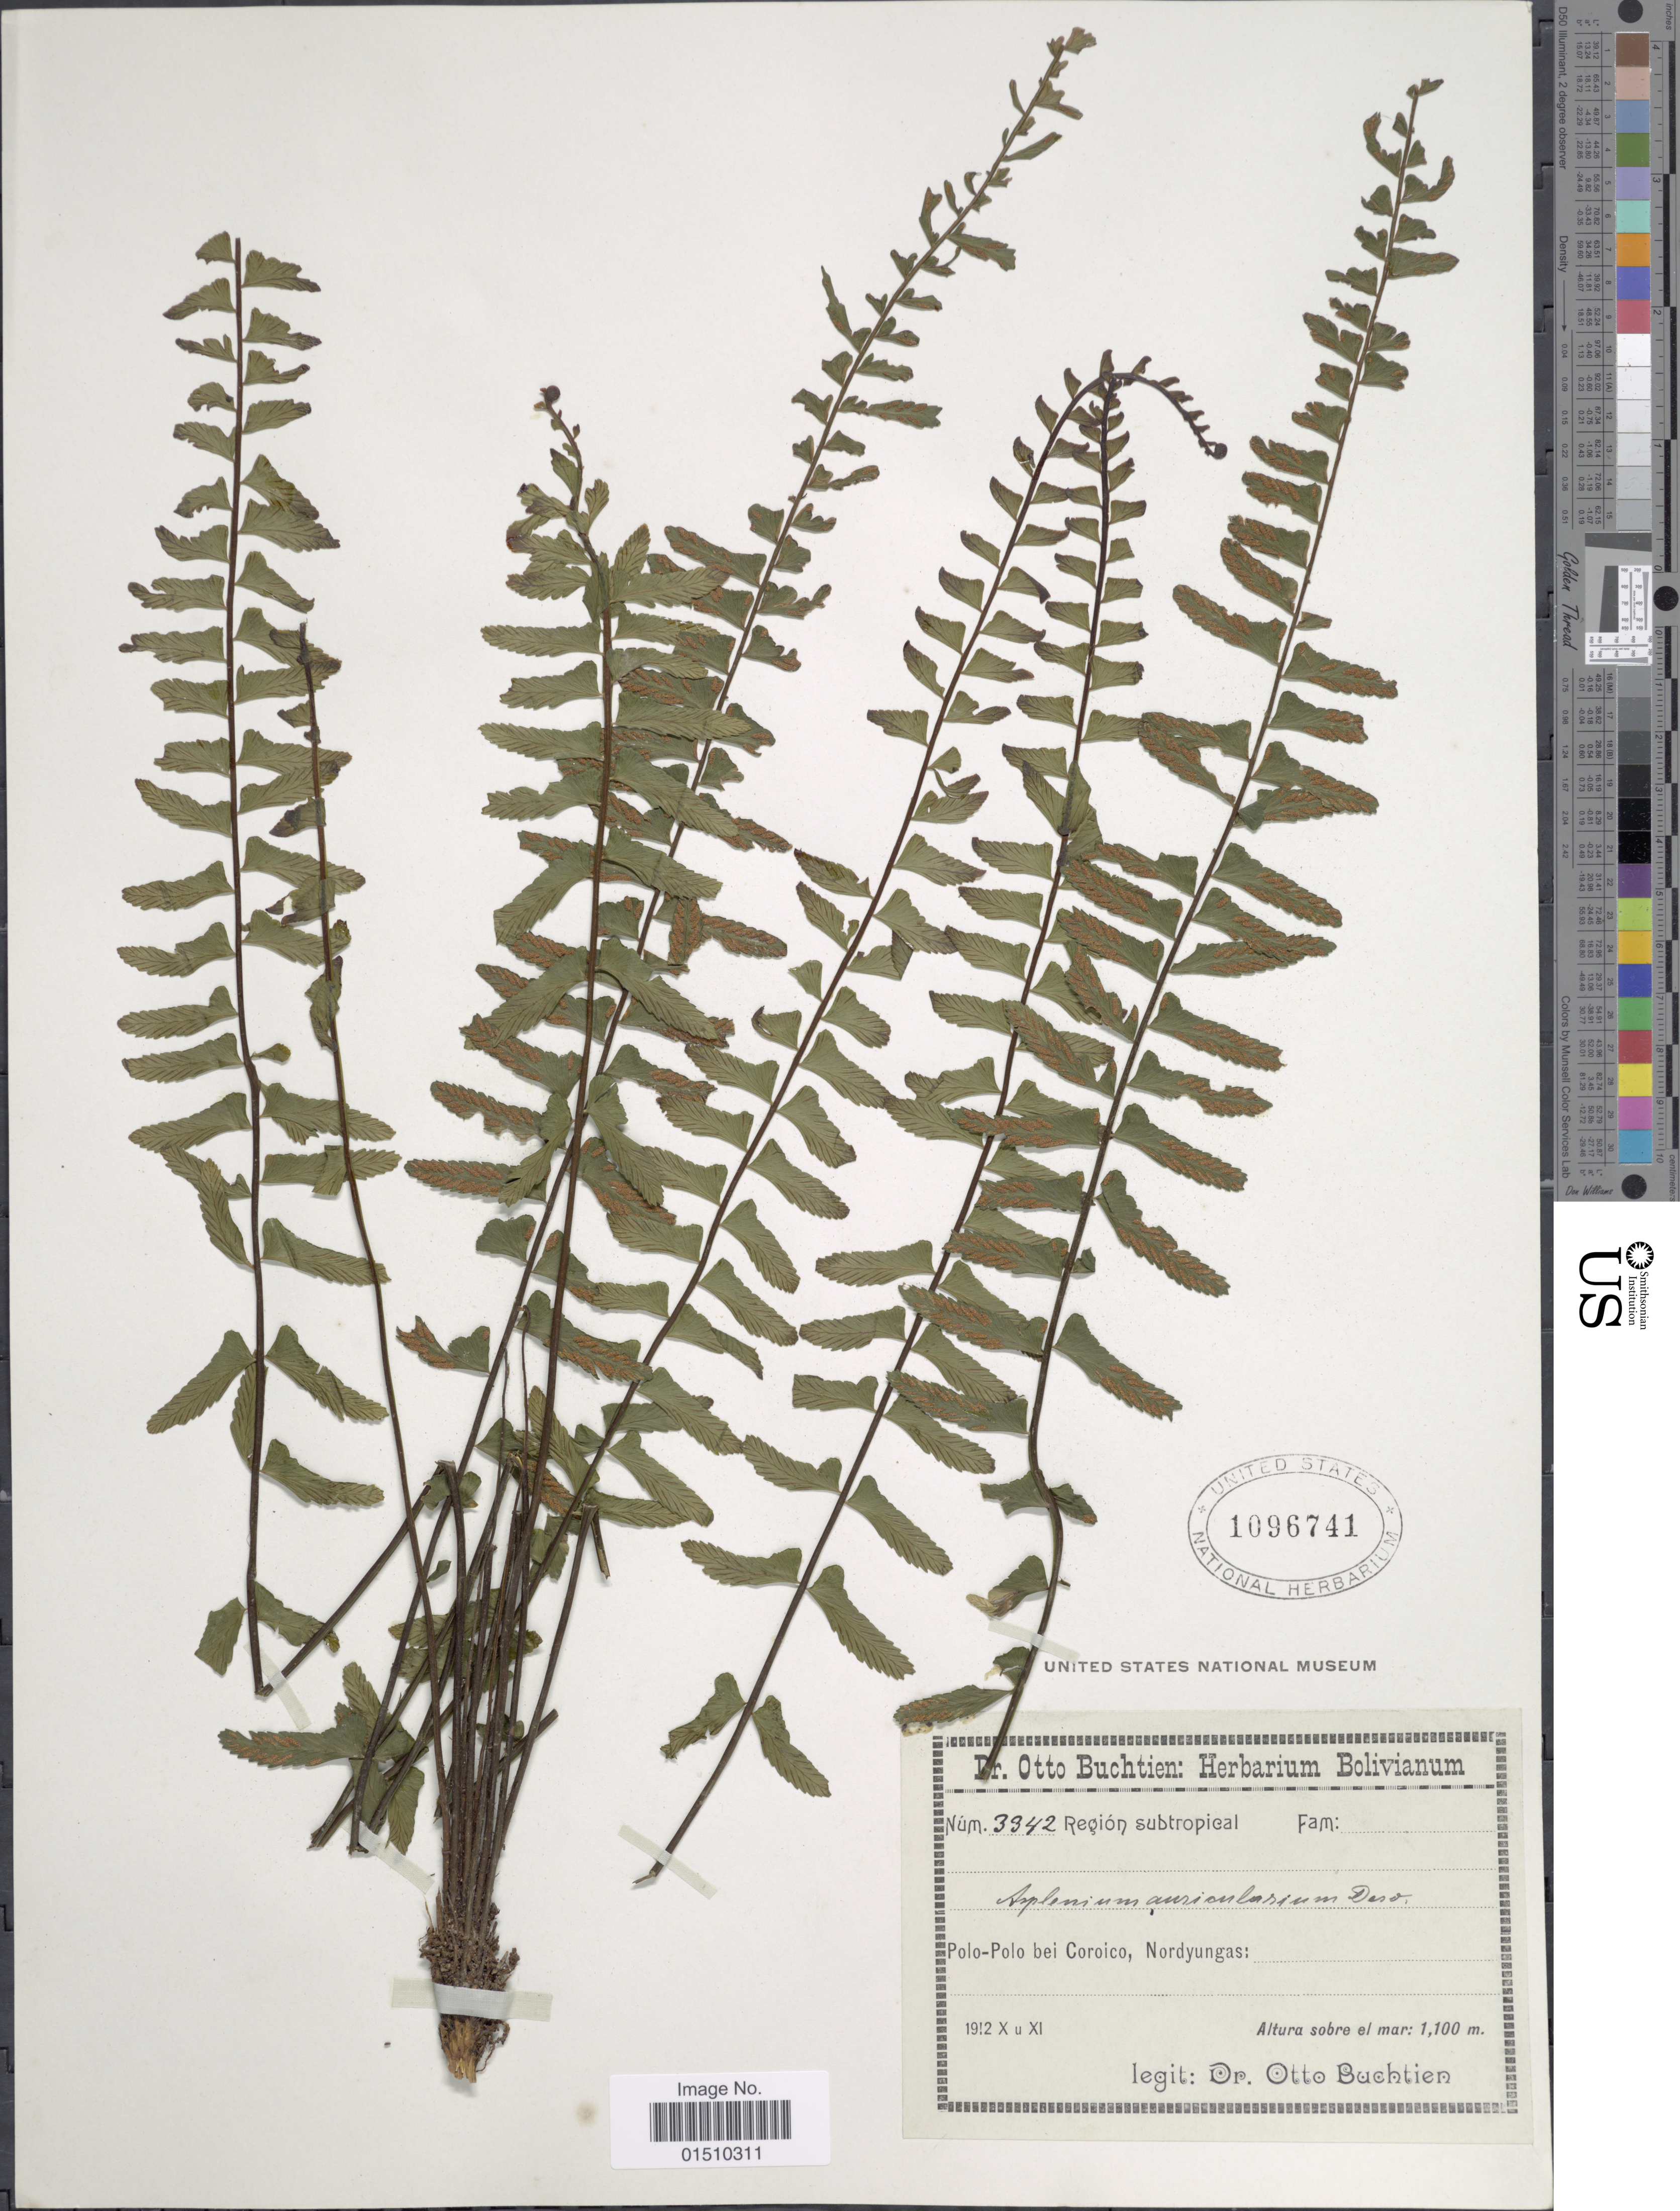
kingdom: Plantae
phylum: Tracheophyta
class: Polypodiopsida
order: Polypodiales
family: Aspleniaceae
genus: Asplenium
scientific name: Asplenium bangii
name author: Hieron.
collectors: O. Buchtien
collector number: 3342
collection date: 1912-10/1912-11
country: Bolivia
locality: Bolivianum, Polo-Polo bei Coroico, Nordyungas.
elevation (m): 1100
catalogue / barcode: US 1096741